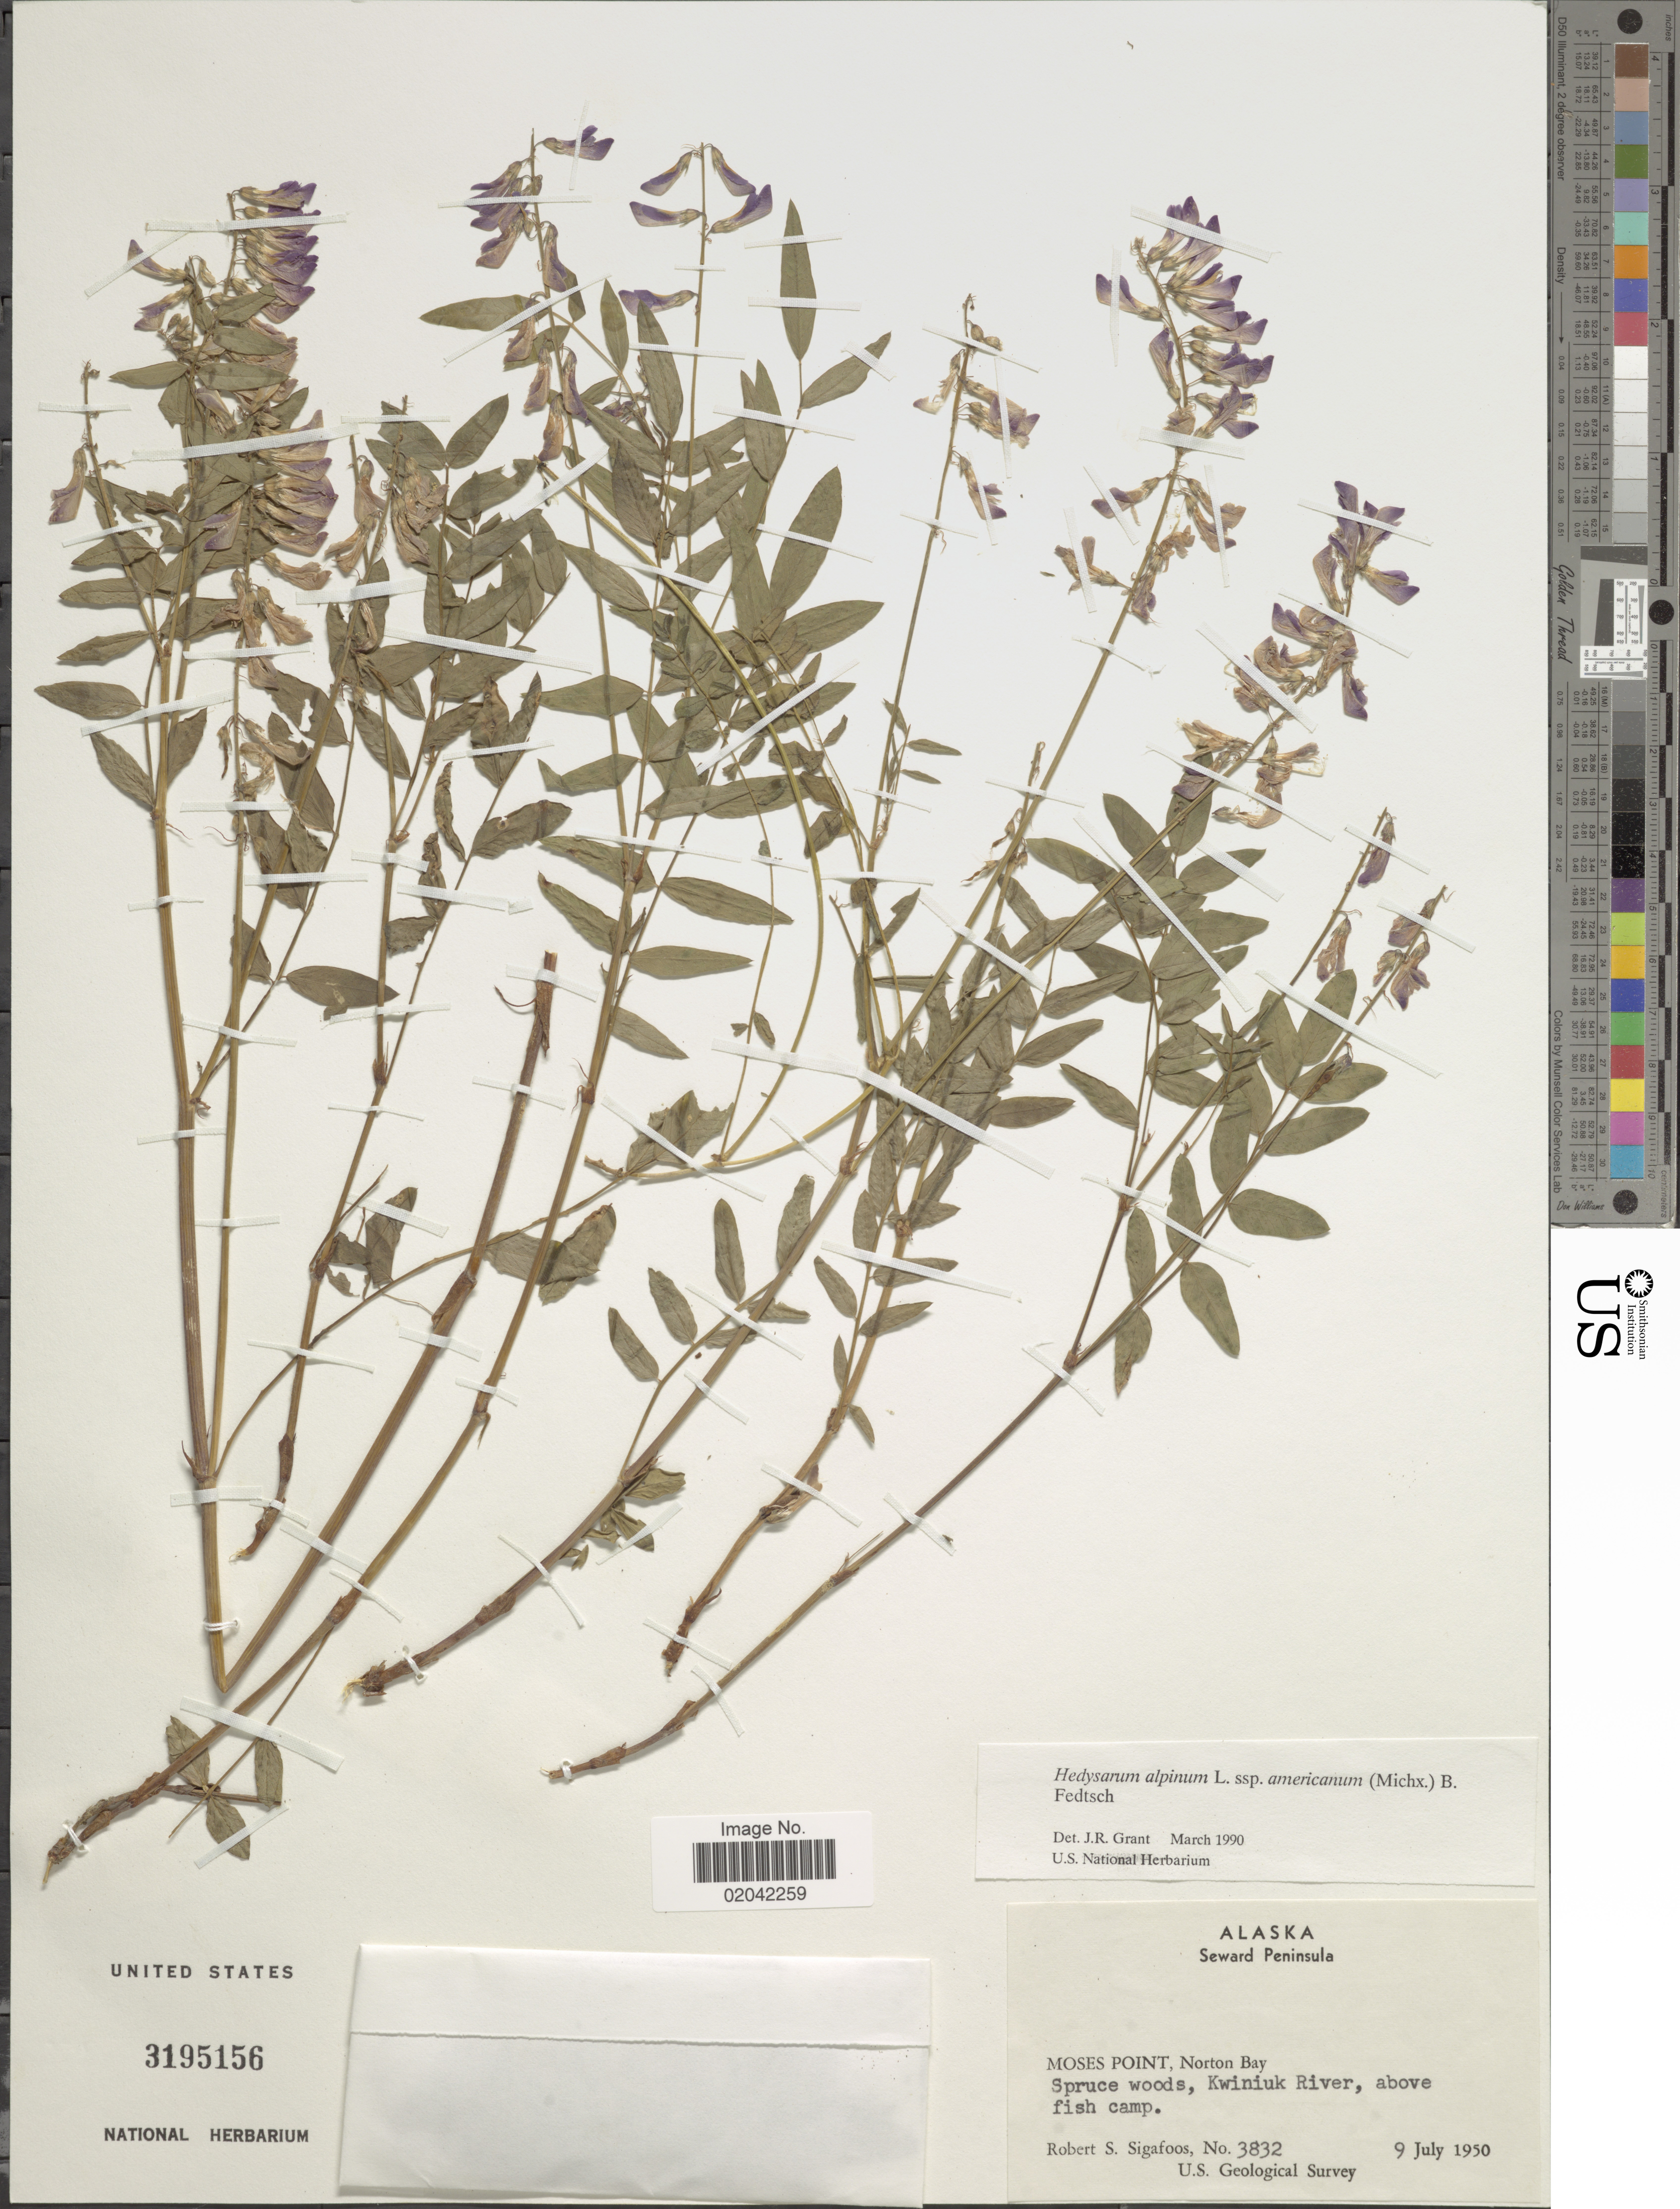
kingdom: Plantae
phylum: Tracheophyta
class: Magnoliopsida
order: Fabales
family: Fabaceae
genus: Hedysarum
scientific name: Hedysarum alpinum var. americanum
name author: Michx. ex Pursh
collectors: R. Sigafoos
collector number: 3832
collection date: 1950-07-09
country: United States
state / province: Alaska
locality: Seward Peninsula. Moses Point, Norton Bay. Spruce woods, Kwiniuk River, above fish camp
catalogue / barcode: US 3195156